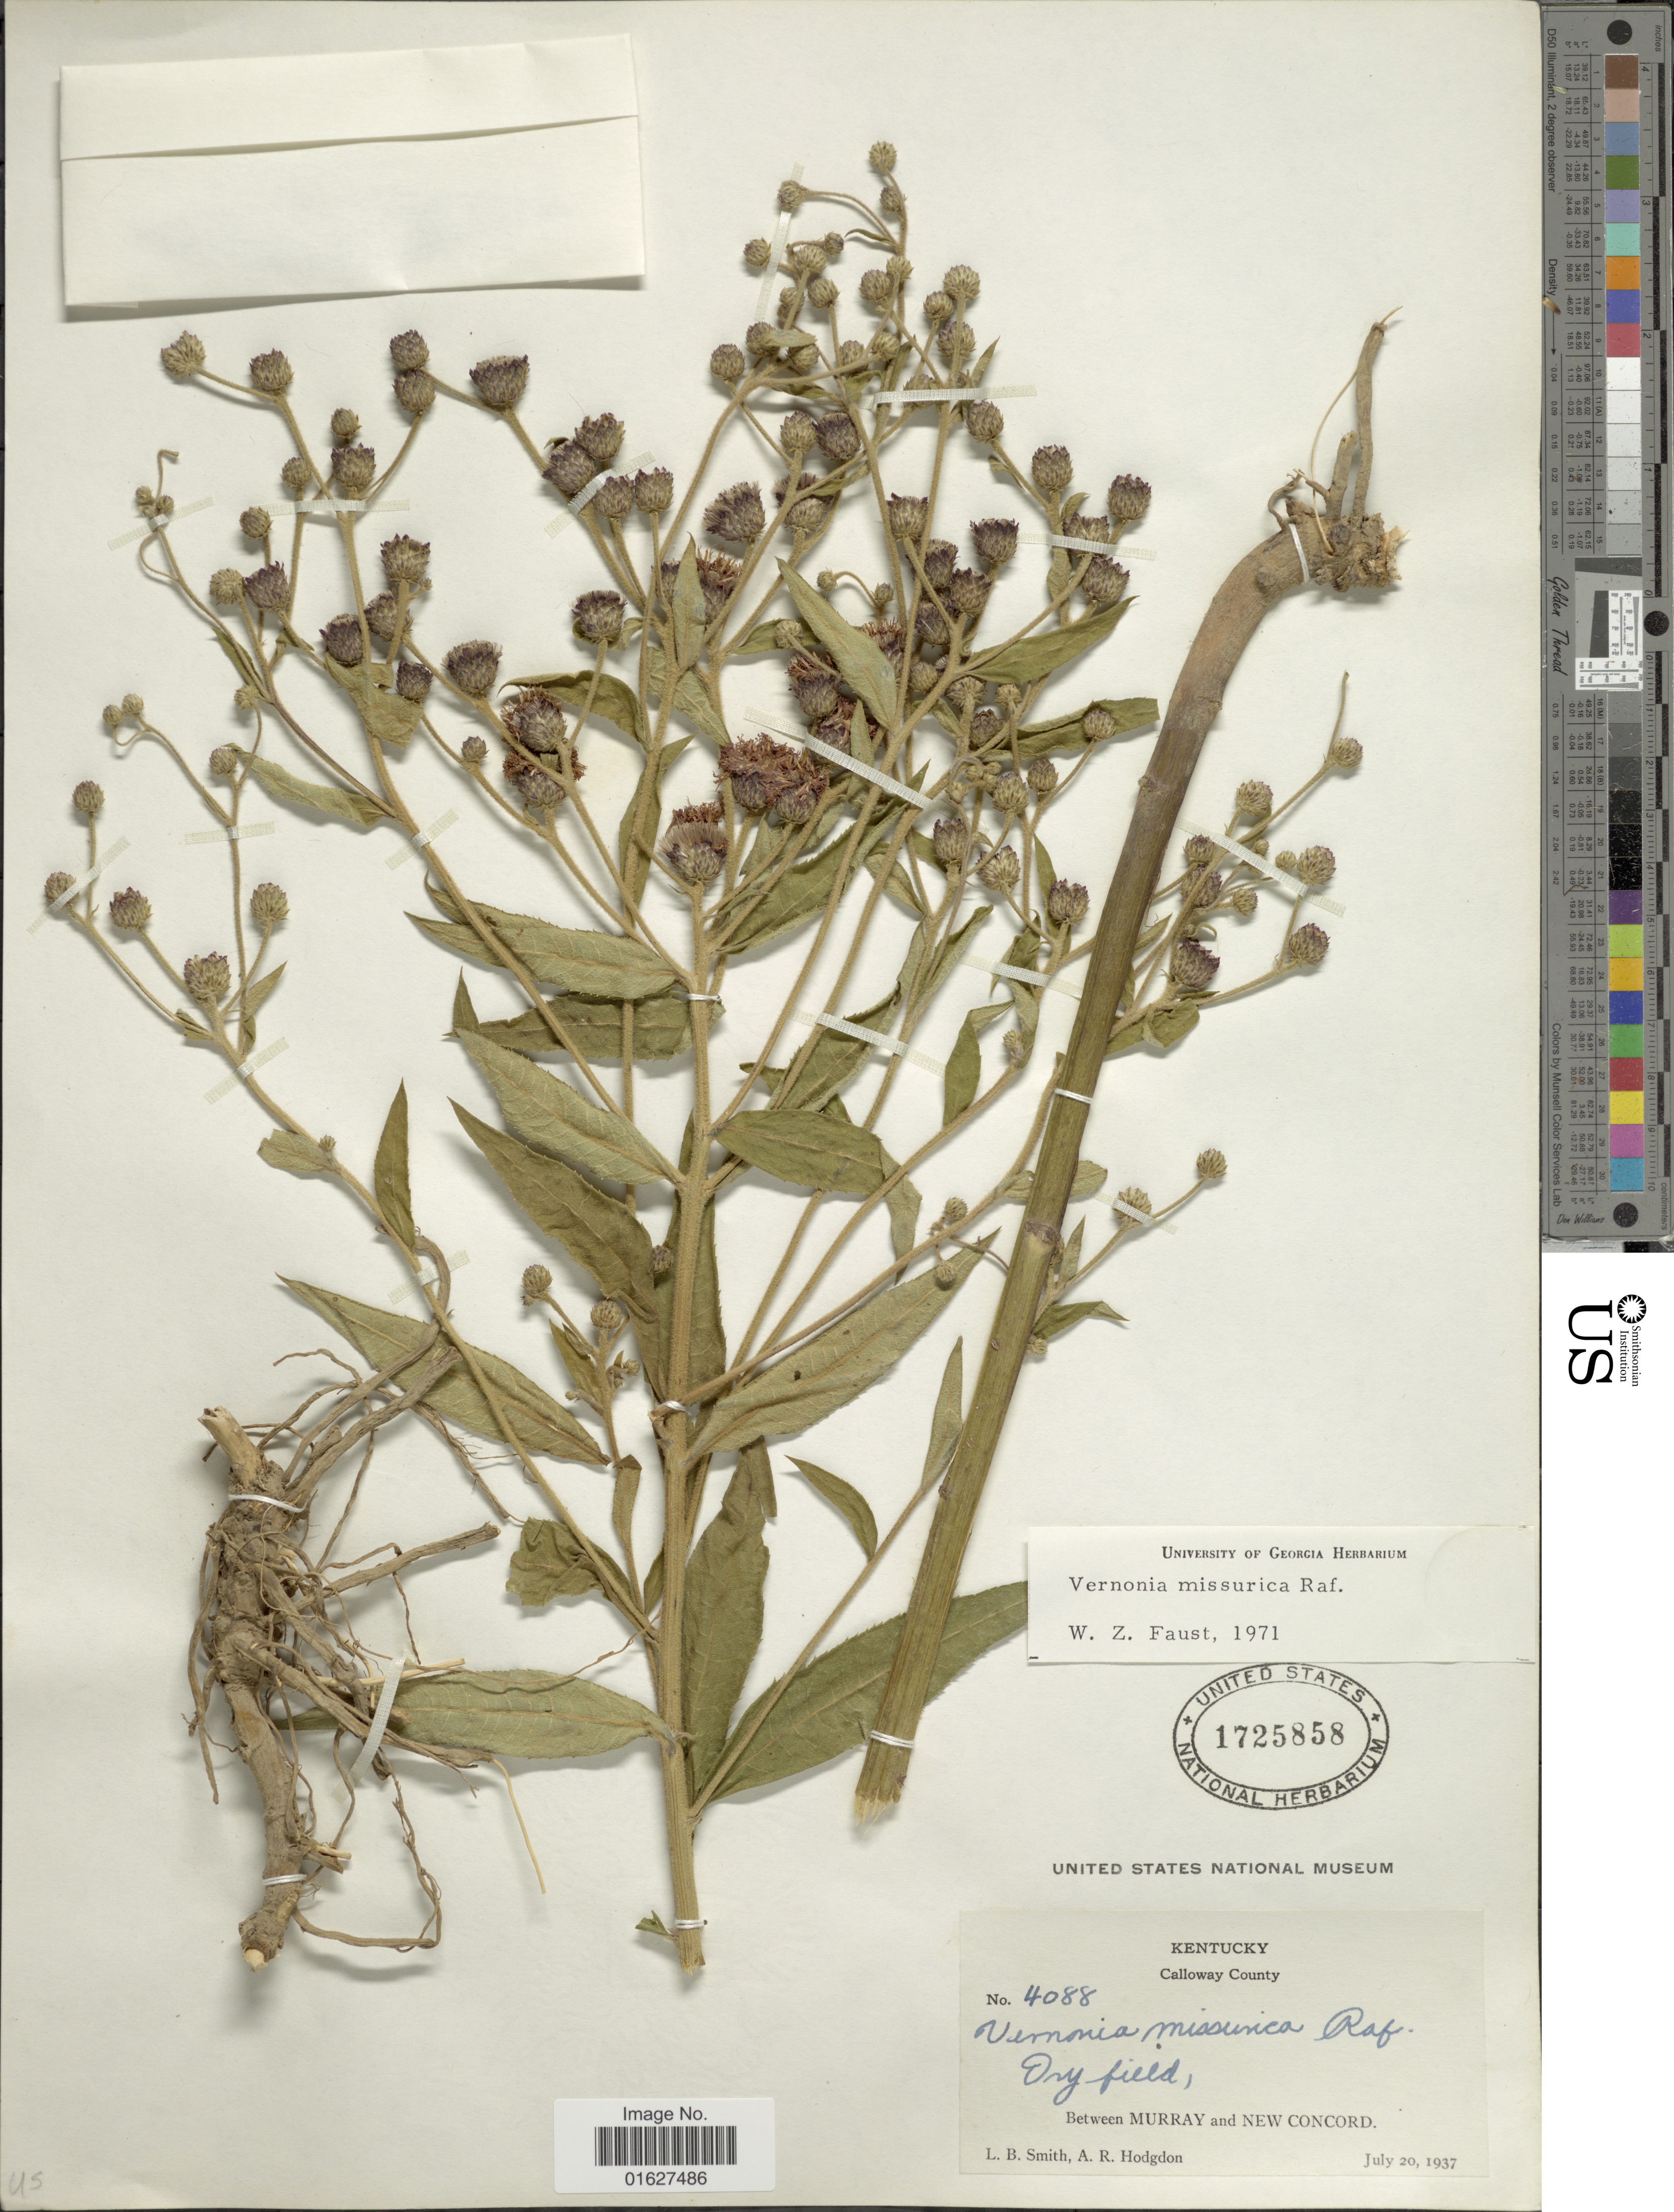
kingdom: Plantae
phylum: Tracheophyta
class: Magnoliopsida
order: Asterales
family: Asteraceae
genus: Vernonia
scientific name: Vernonia missurica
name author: Raf.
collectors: L. Smith & A. R. Hodgdon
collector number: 4088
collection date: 1937-07-20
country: United States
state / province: Kentucky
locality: Kentucky. Calloway County. Dry field. Between Murray and New Concord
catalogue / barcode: US 1725858